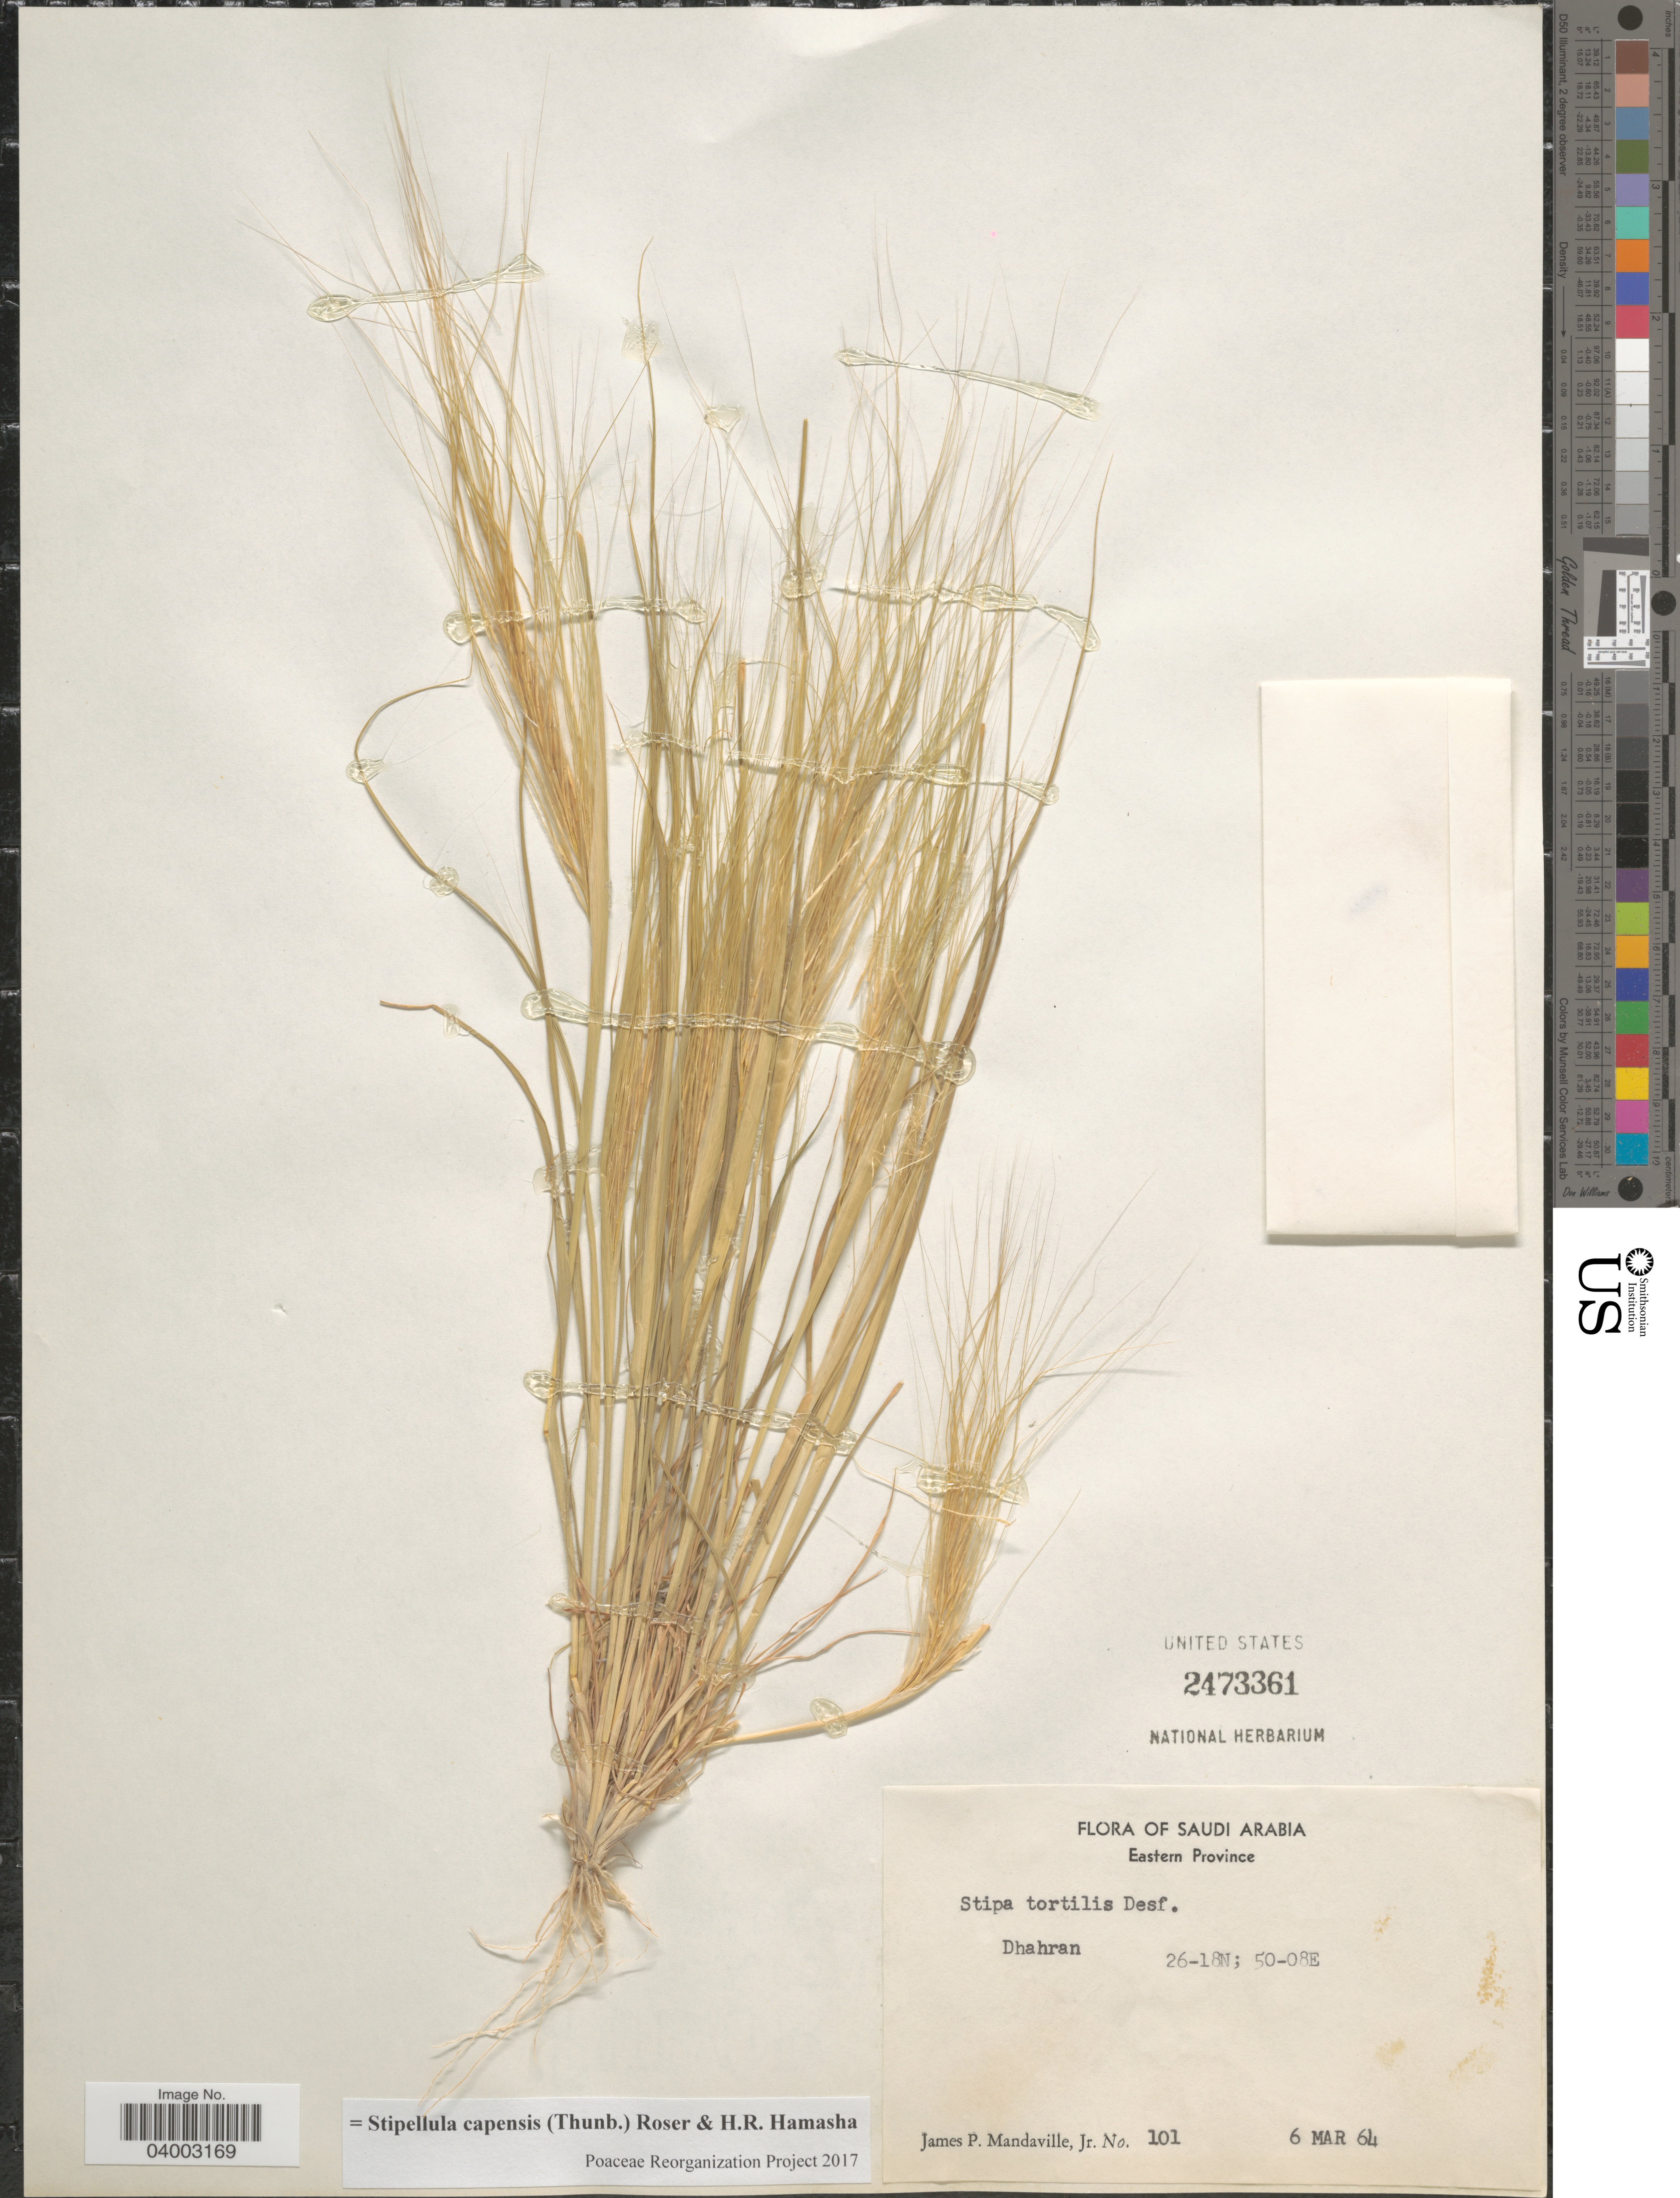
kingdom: Plantae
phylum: Tracheophyta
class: Liliopsida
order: Poales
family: Poaceae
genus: Stipellula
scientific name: Stipellula capensis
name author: (Thunb.) Röser & H. R. Hamasha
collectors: J. Mandaville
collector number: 101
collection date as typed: Transcribed d/m/y: 6/3/64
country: Saudi Arabia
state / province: Ash Sharqiyah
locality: Eastern Province. Dhahran.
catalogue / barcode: US 2473361